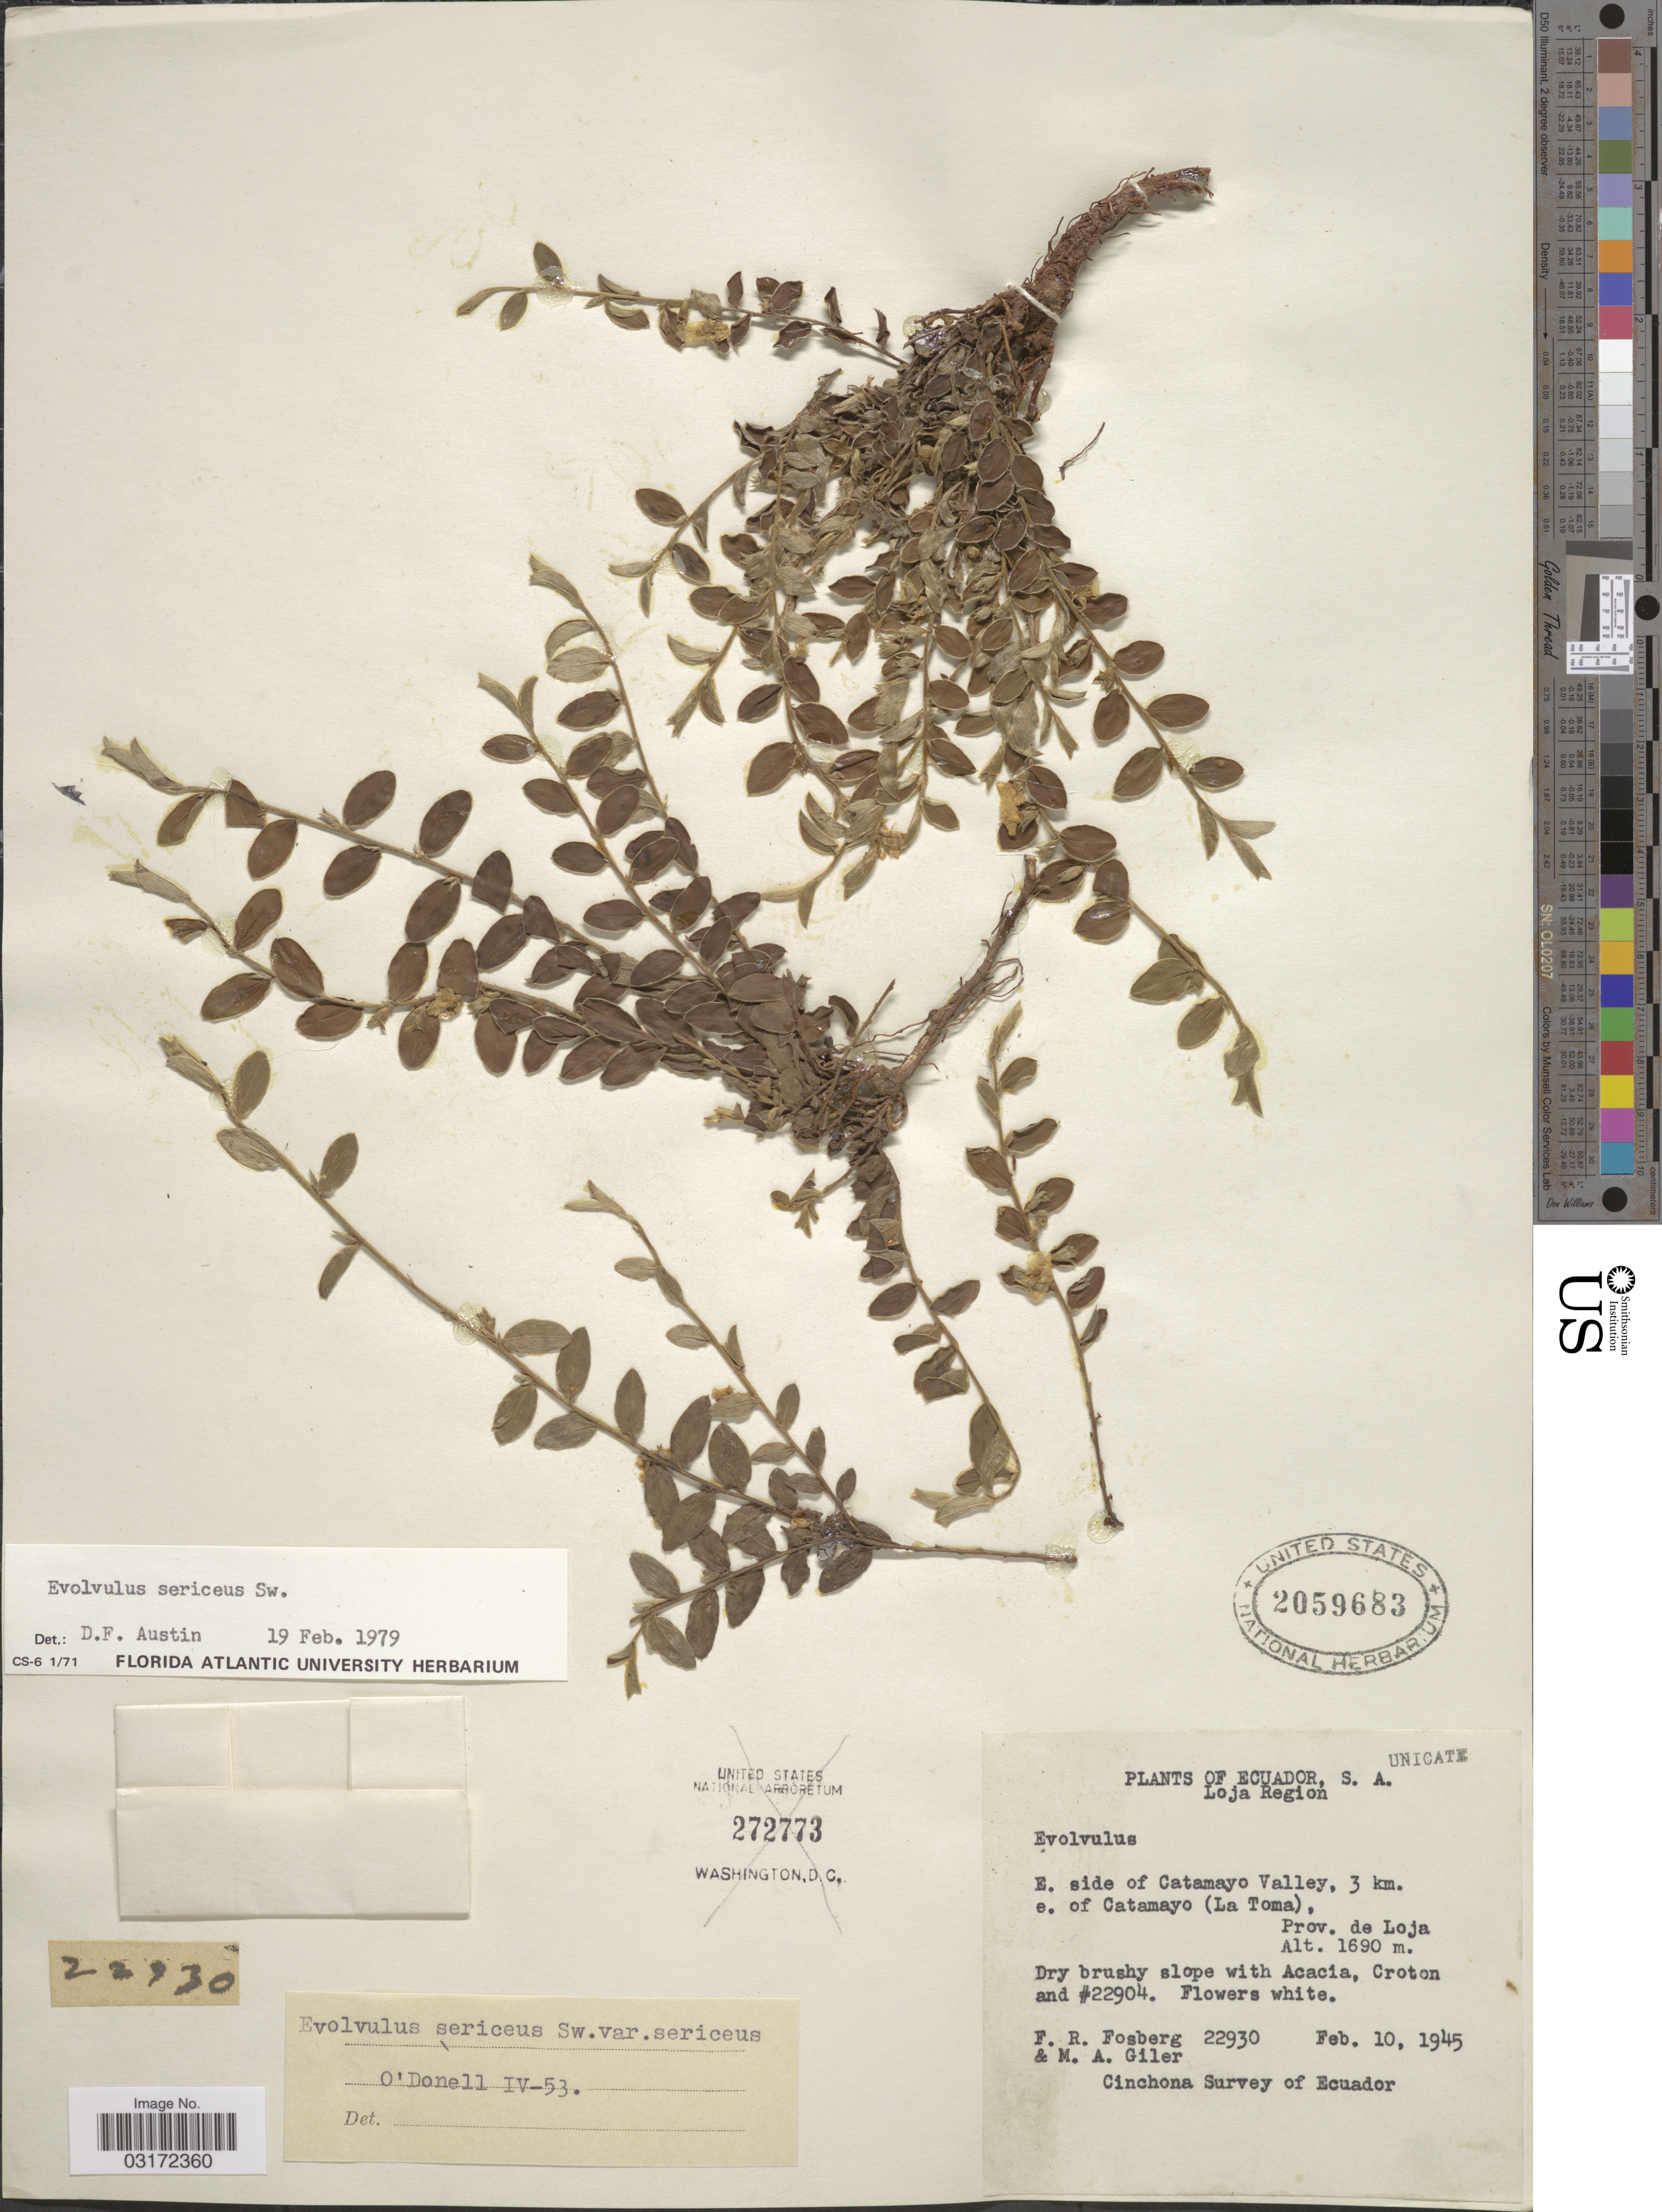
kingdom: Plantae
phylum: Tracheophyta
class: Magnoliopsida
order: Solanales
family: Convolvulaceae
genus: Evolvulus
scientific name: Evolvulus sericeus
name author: Sw.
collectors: F. R. Fosberg & M. Giler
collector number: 22930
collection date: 1945-02-10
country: Ecuador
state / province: Loja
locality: E. side of Catamayo Valley, 3 km. e. of Catamayo (La Toma).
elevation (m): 1690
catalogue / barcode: US 2059683